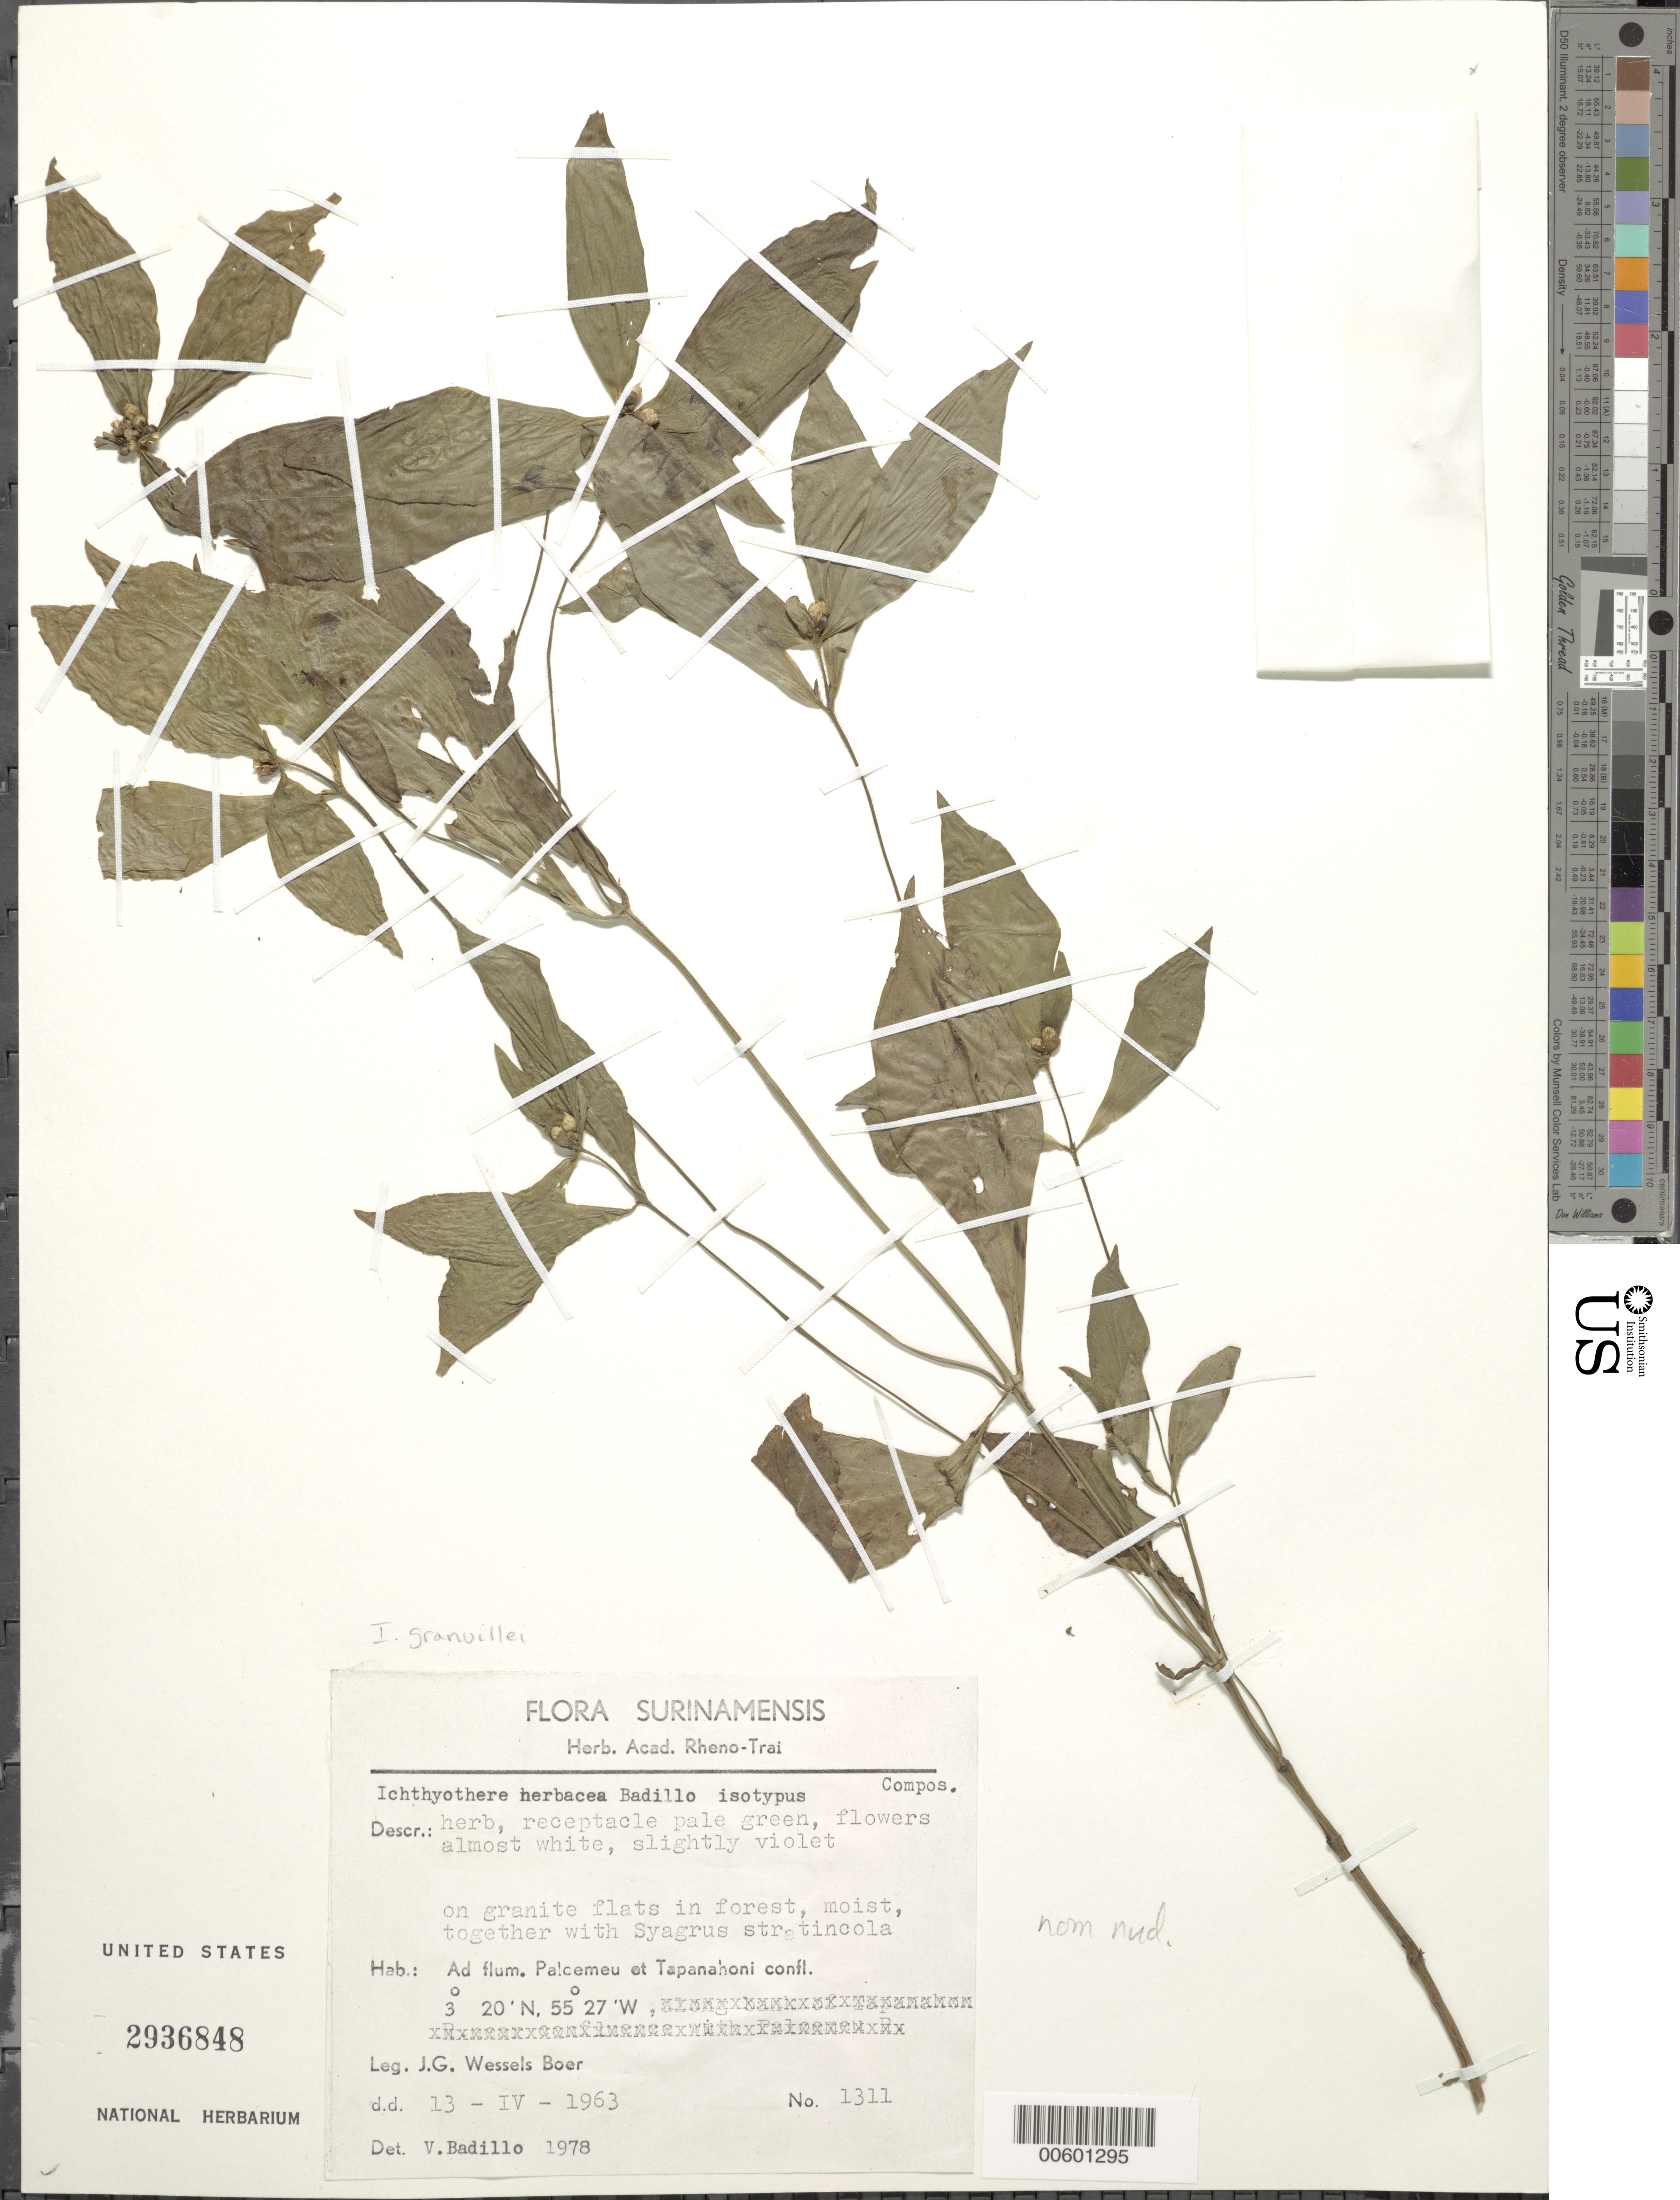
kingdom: Plantae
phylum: Tracheophyta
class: Magnoliopsida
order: Asterales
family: Asteraceae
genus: Ichthyothere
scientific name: Ichthyothere granvillei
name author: H. Rob.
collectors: J. G. Wessels Boer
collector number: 1311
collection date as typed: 13-Apr-63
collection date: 1963-04-13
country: Suriname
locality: Paloemeu et Tapanahoni confl., ad. flum.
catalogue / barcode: US 2936848